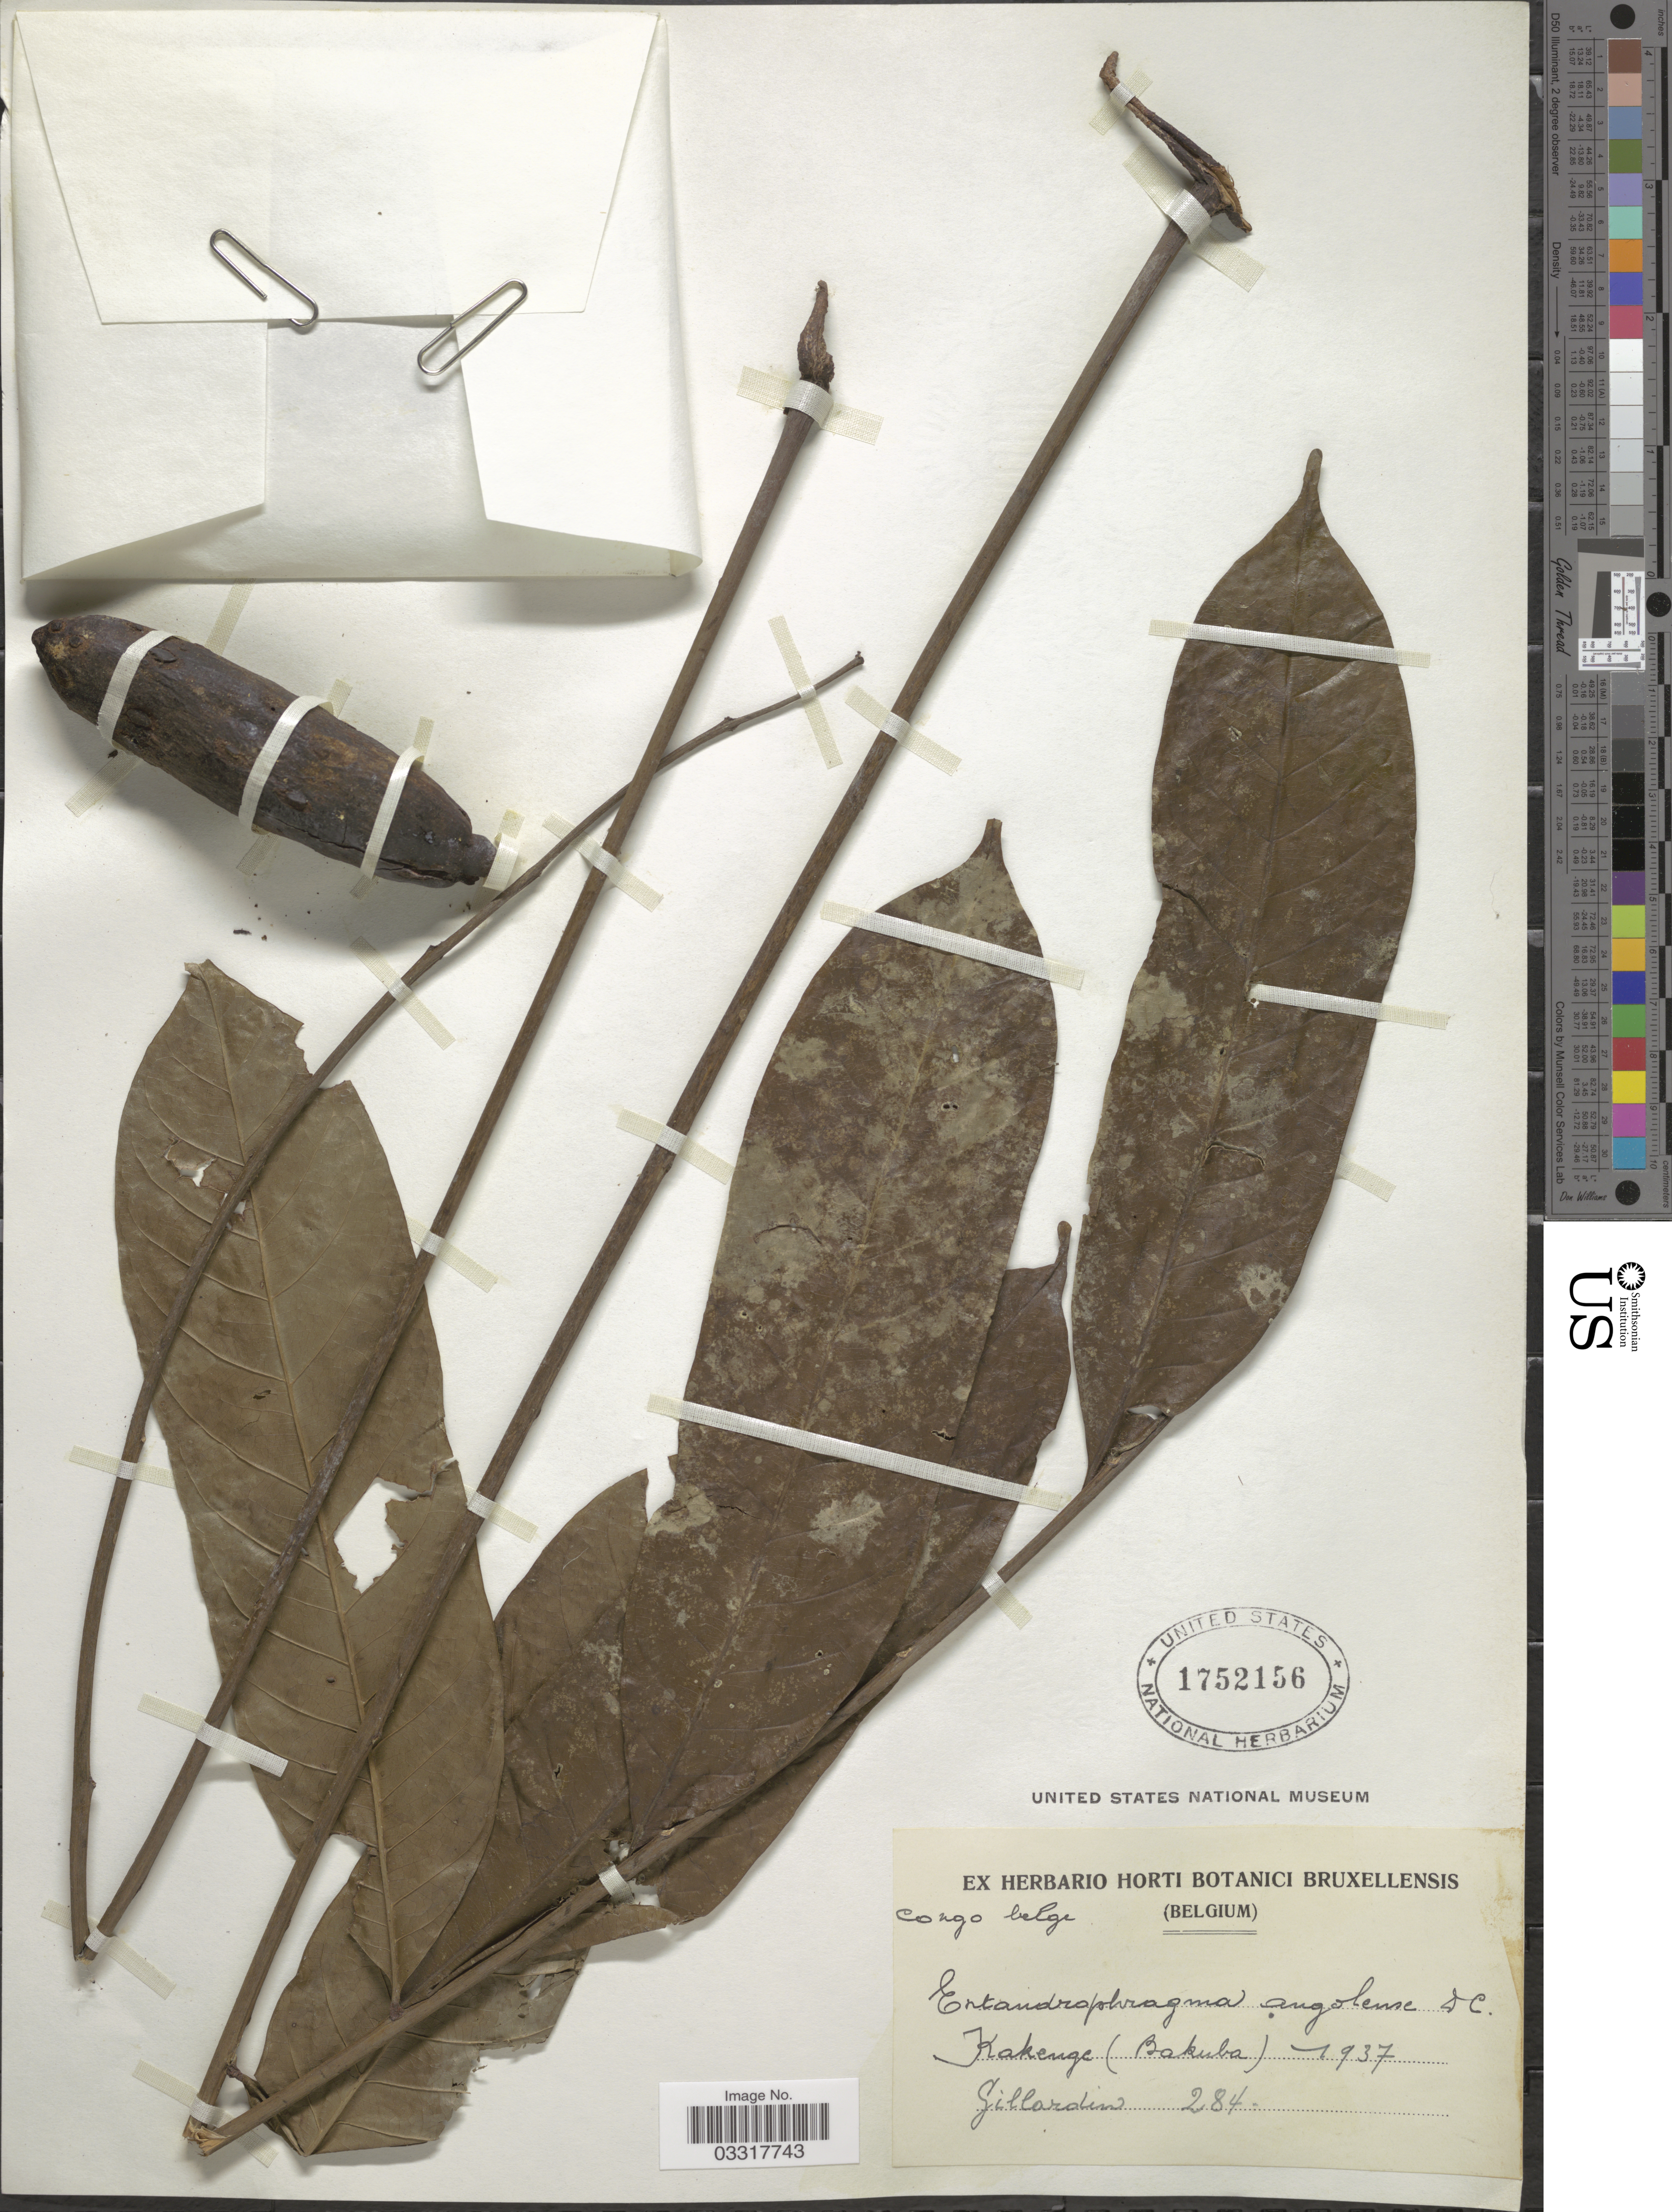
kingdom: Plantae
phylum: Tracheophyta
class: Magnoliopsida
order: Sapindales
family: Meliaceae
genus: Entandrophragma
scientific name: Entandrophragma angolense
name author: (Welw.) C. DC.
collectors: -. Gillardin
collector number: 284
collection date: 1937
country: Congo, Democratic Republic of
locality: Kakenge (Bakuba).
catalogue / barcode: US 1752156